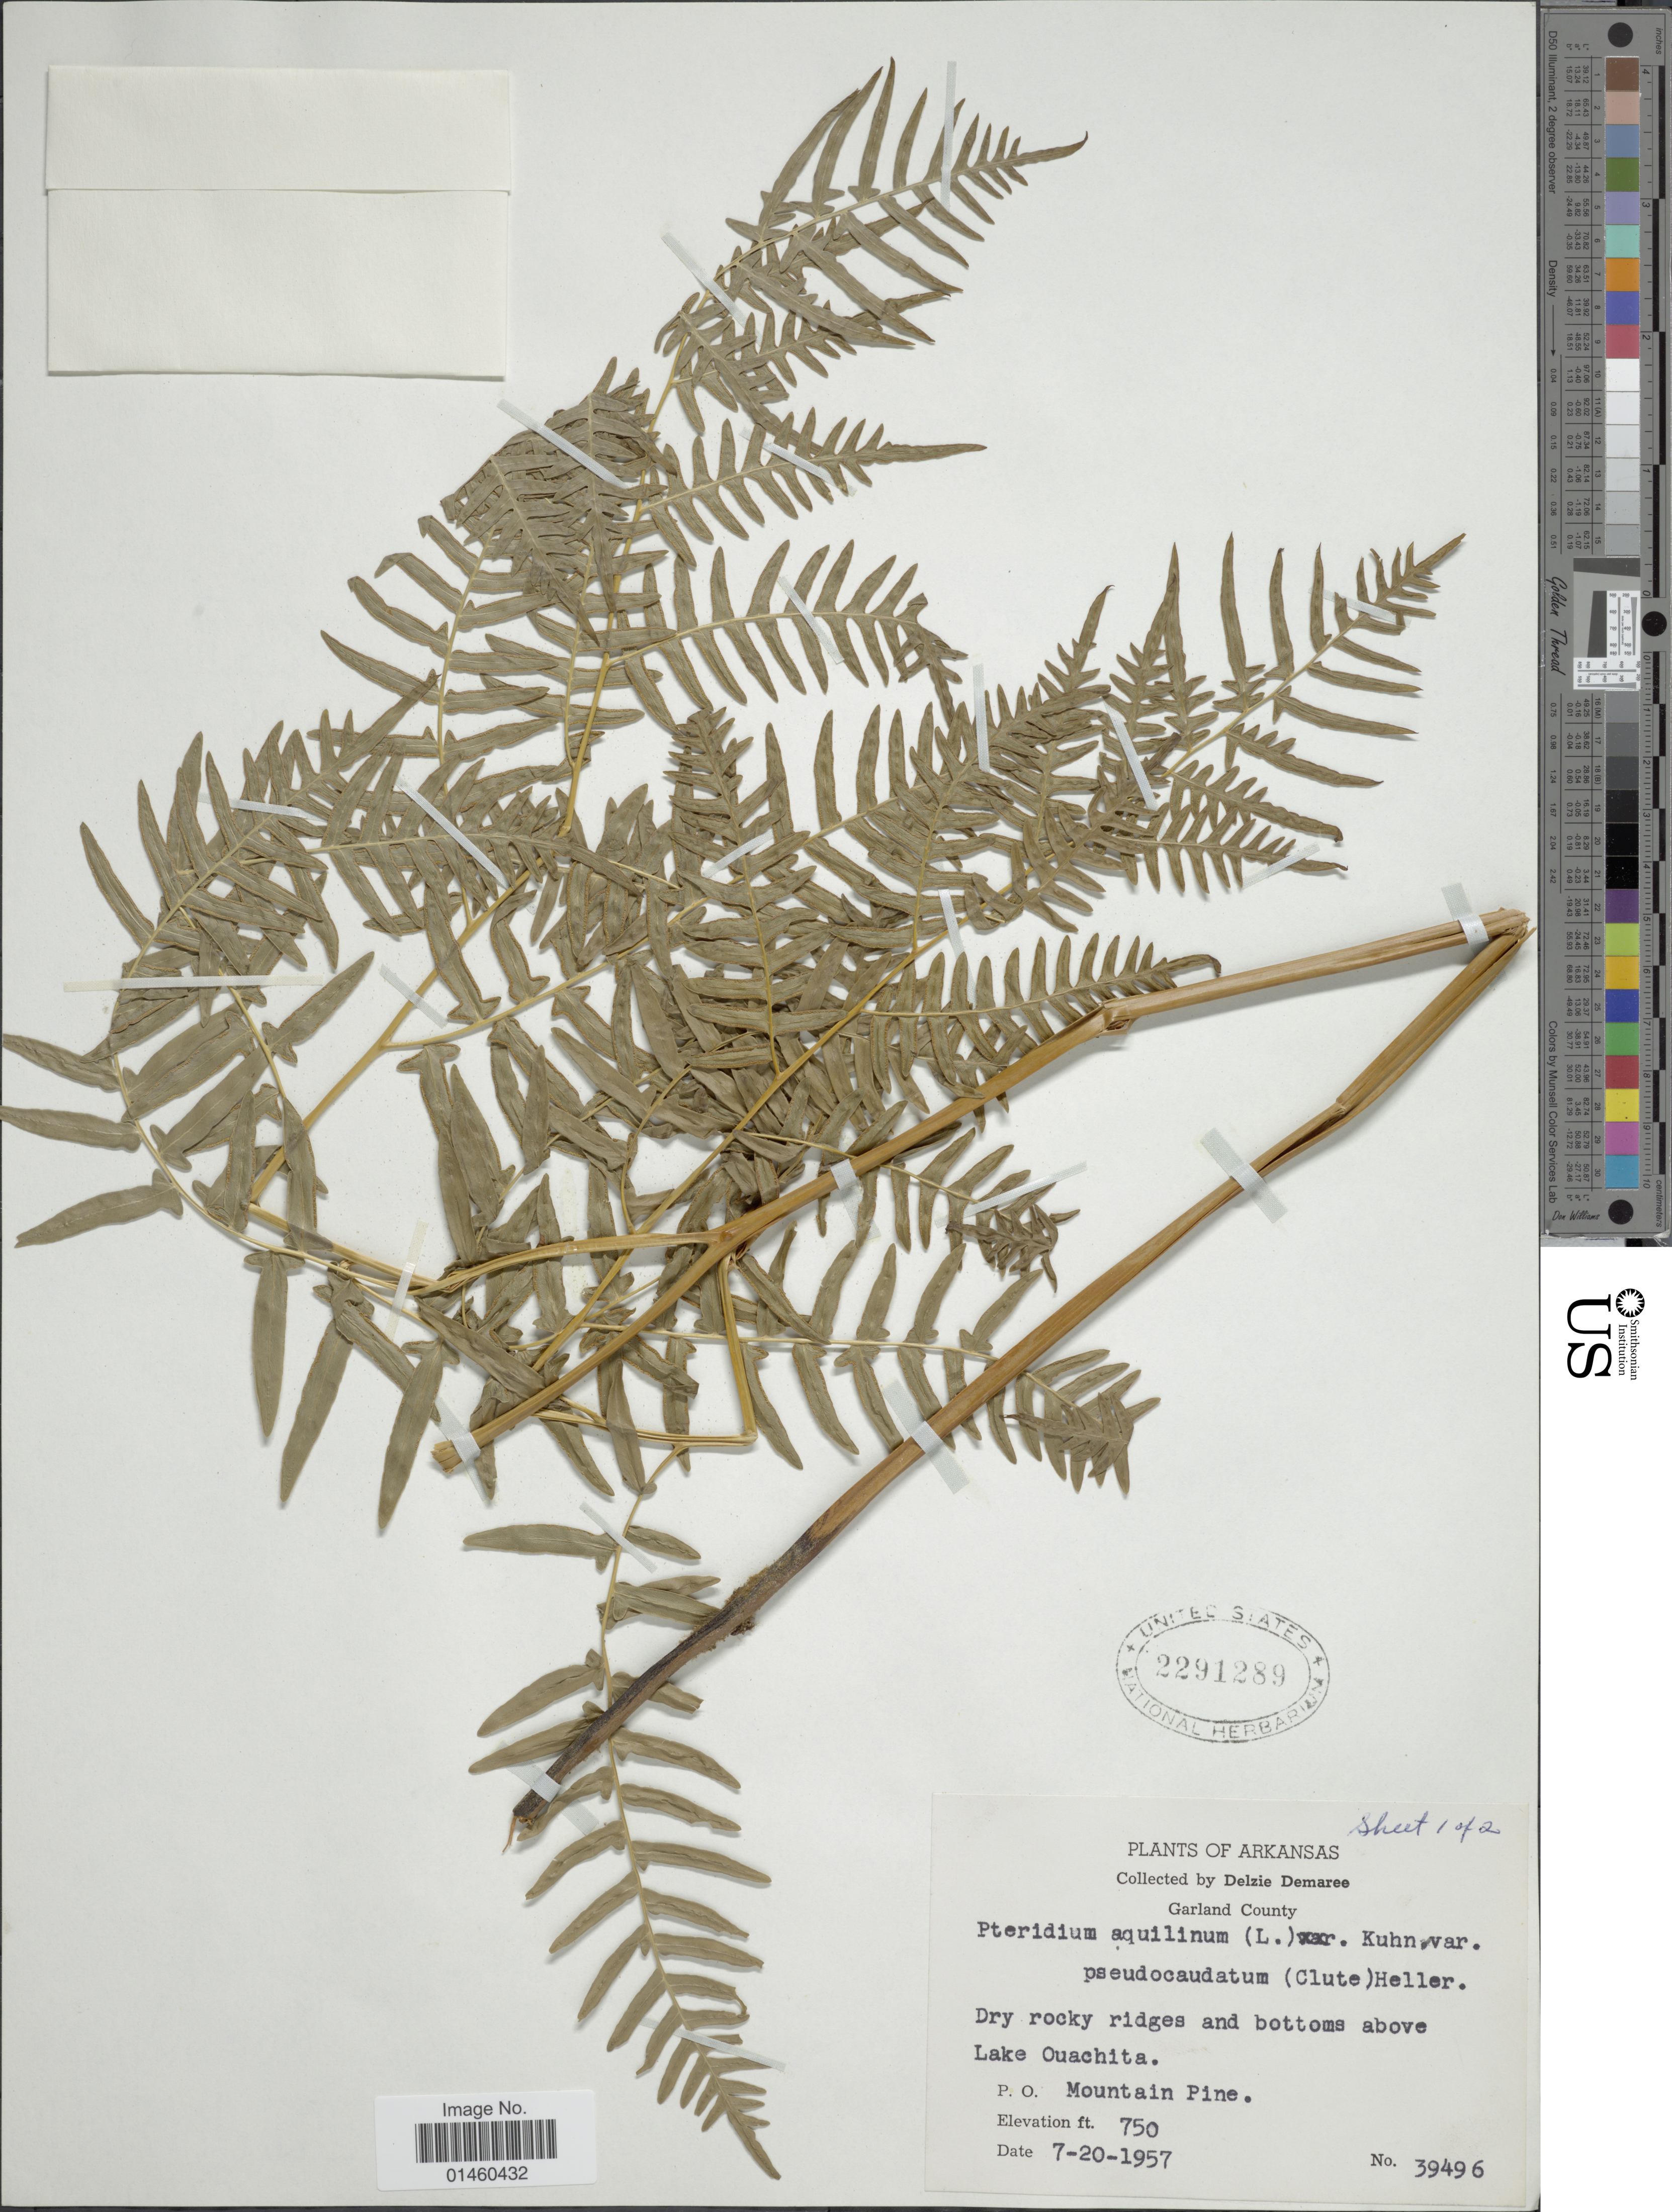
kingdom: Plantae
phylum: Tracheophyta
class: Polypodiopsida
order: Polypodiales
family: Dennstaedtiaceae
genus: Pteridium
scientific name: Pteridium aquilinum var. pseudocaudatum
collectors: D. Demaree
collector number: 39496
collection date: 1957-07-20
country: United States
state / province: Arkansas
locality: Garland County, Lake Ouachita. P.O. Mountain Pine.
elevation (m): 229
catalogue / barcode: US 2291289